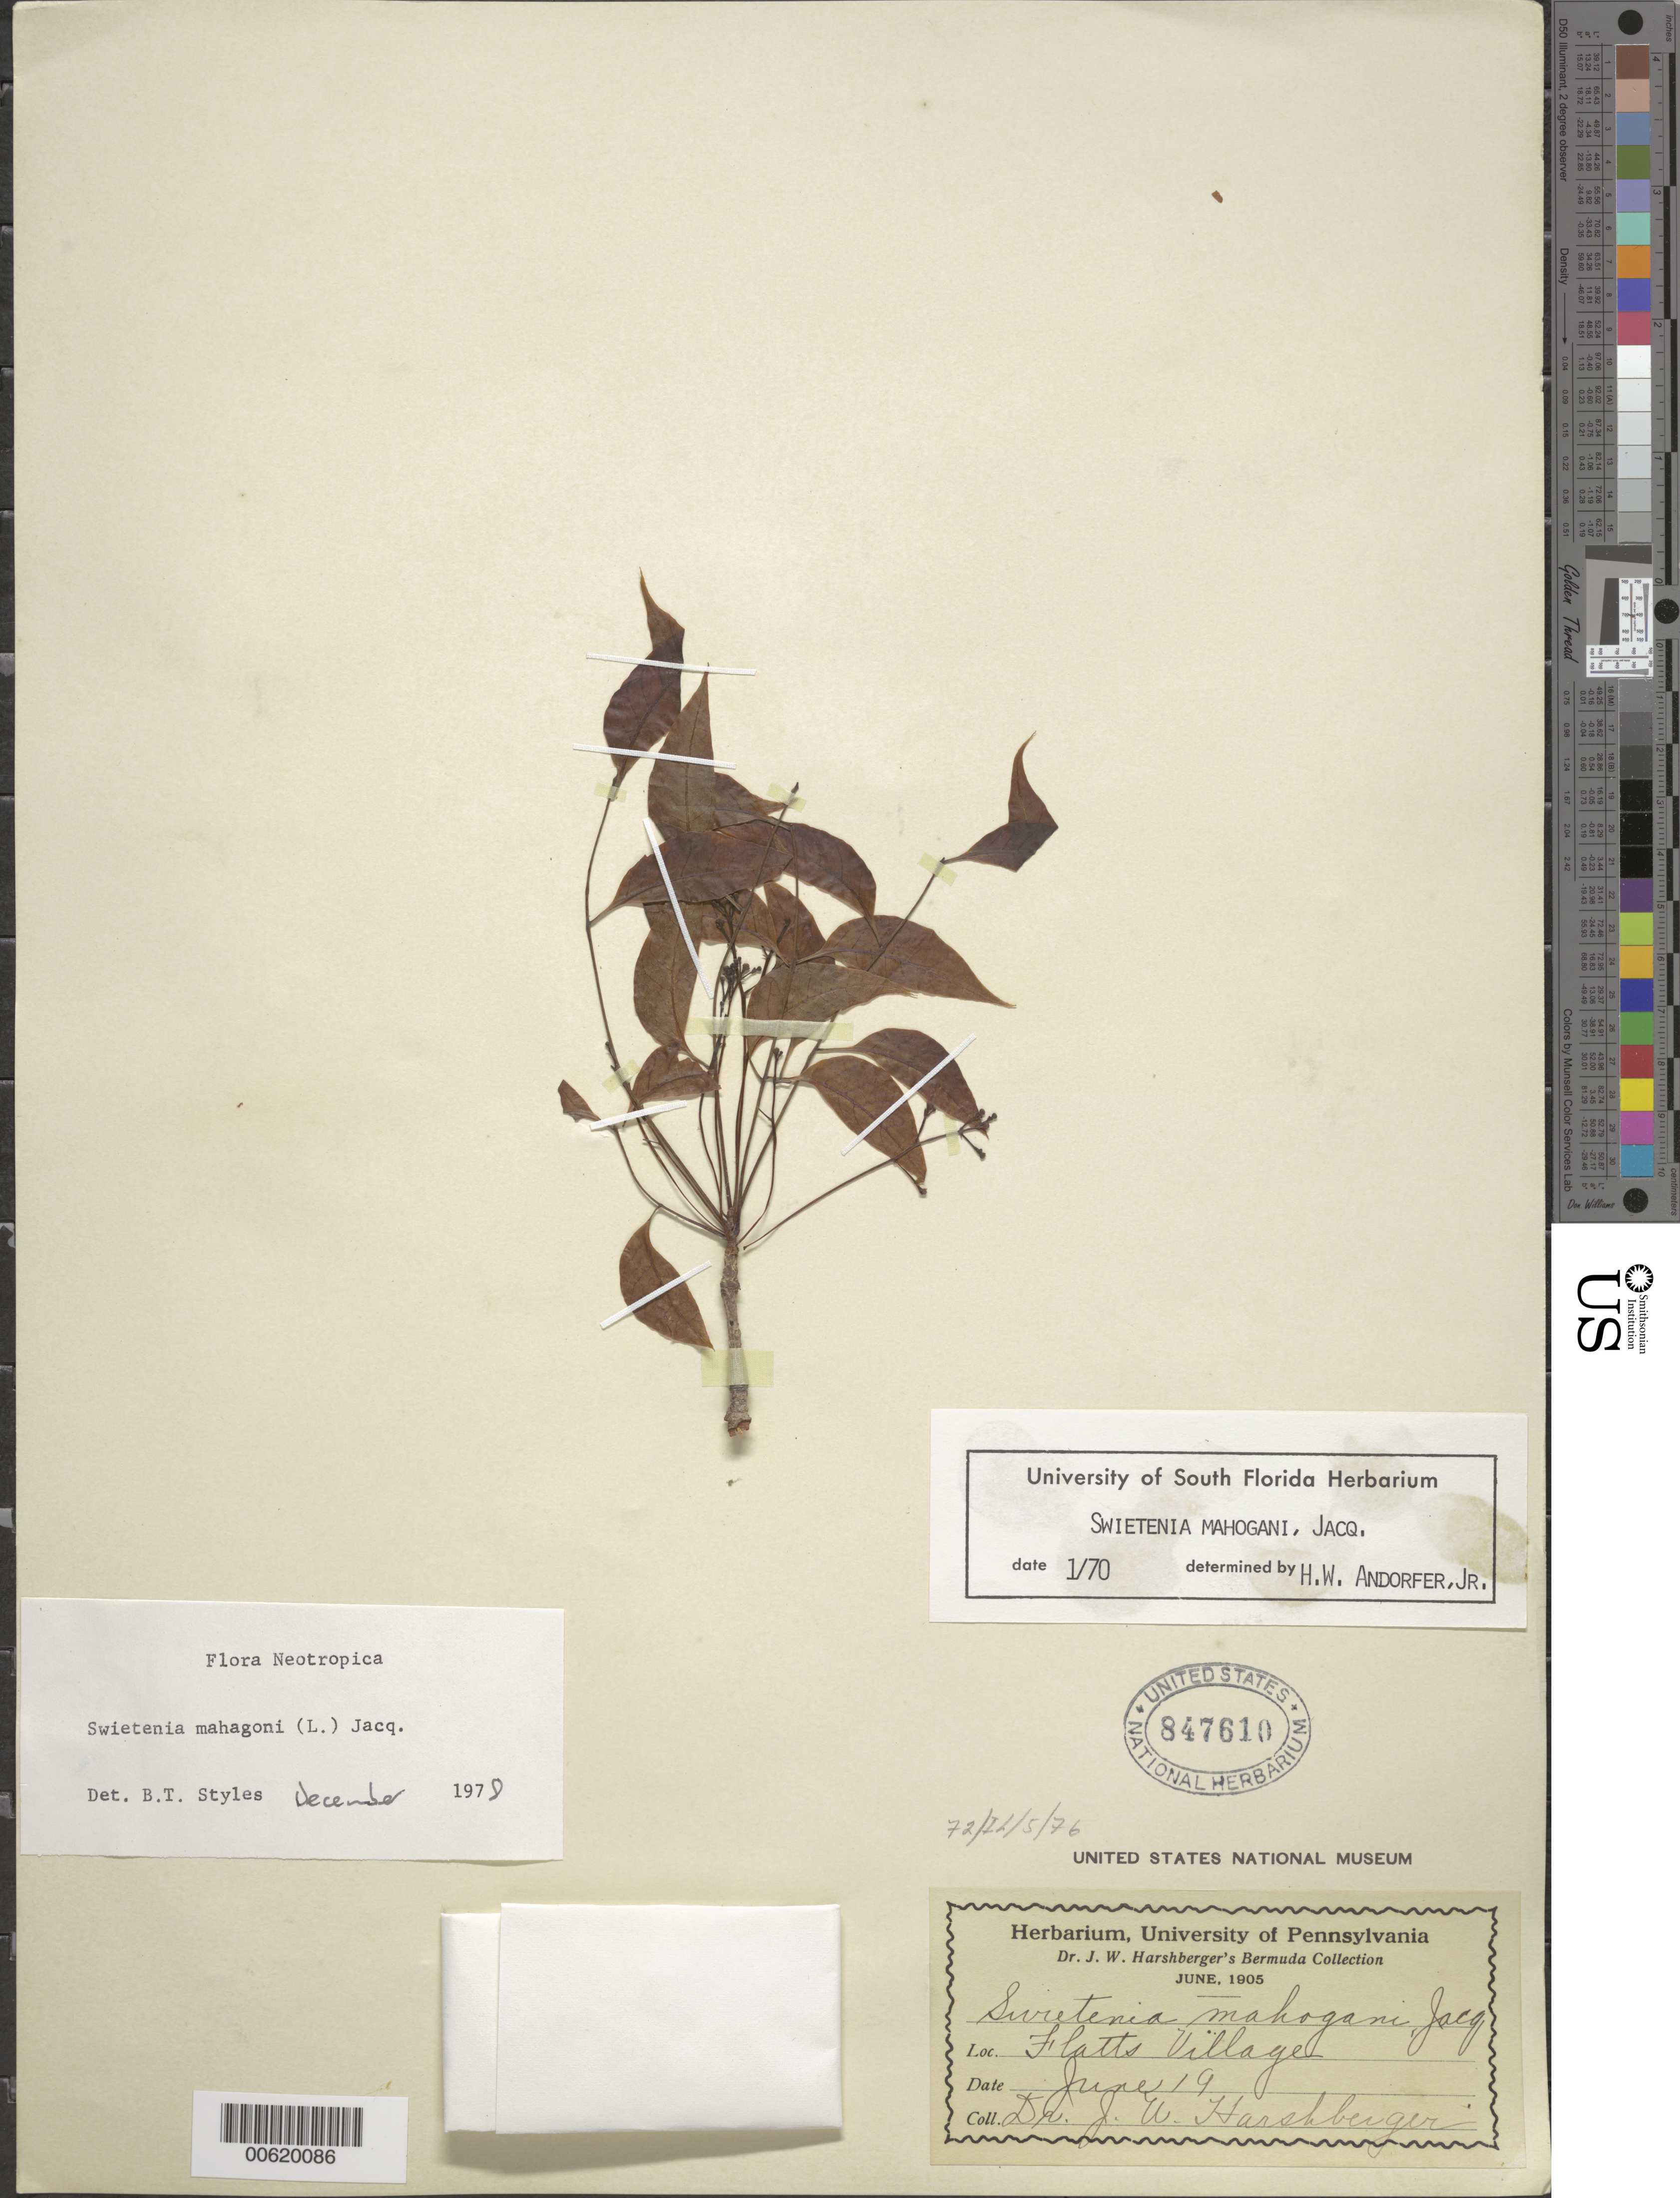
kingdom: Plantae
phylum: Tracheophyta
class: Magnoliopsida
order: Sapindales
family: Meliaceae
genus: Swietenia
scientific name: Swietenia mahagoni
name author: (L.) Jacq.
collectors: J. W. Harshberger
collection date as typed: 19 Jun 1905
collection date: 1905-06-19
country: Bermuda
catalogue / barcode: US 847610